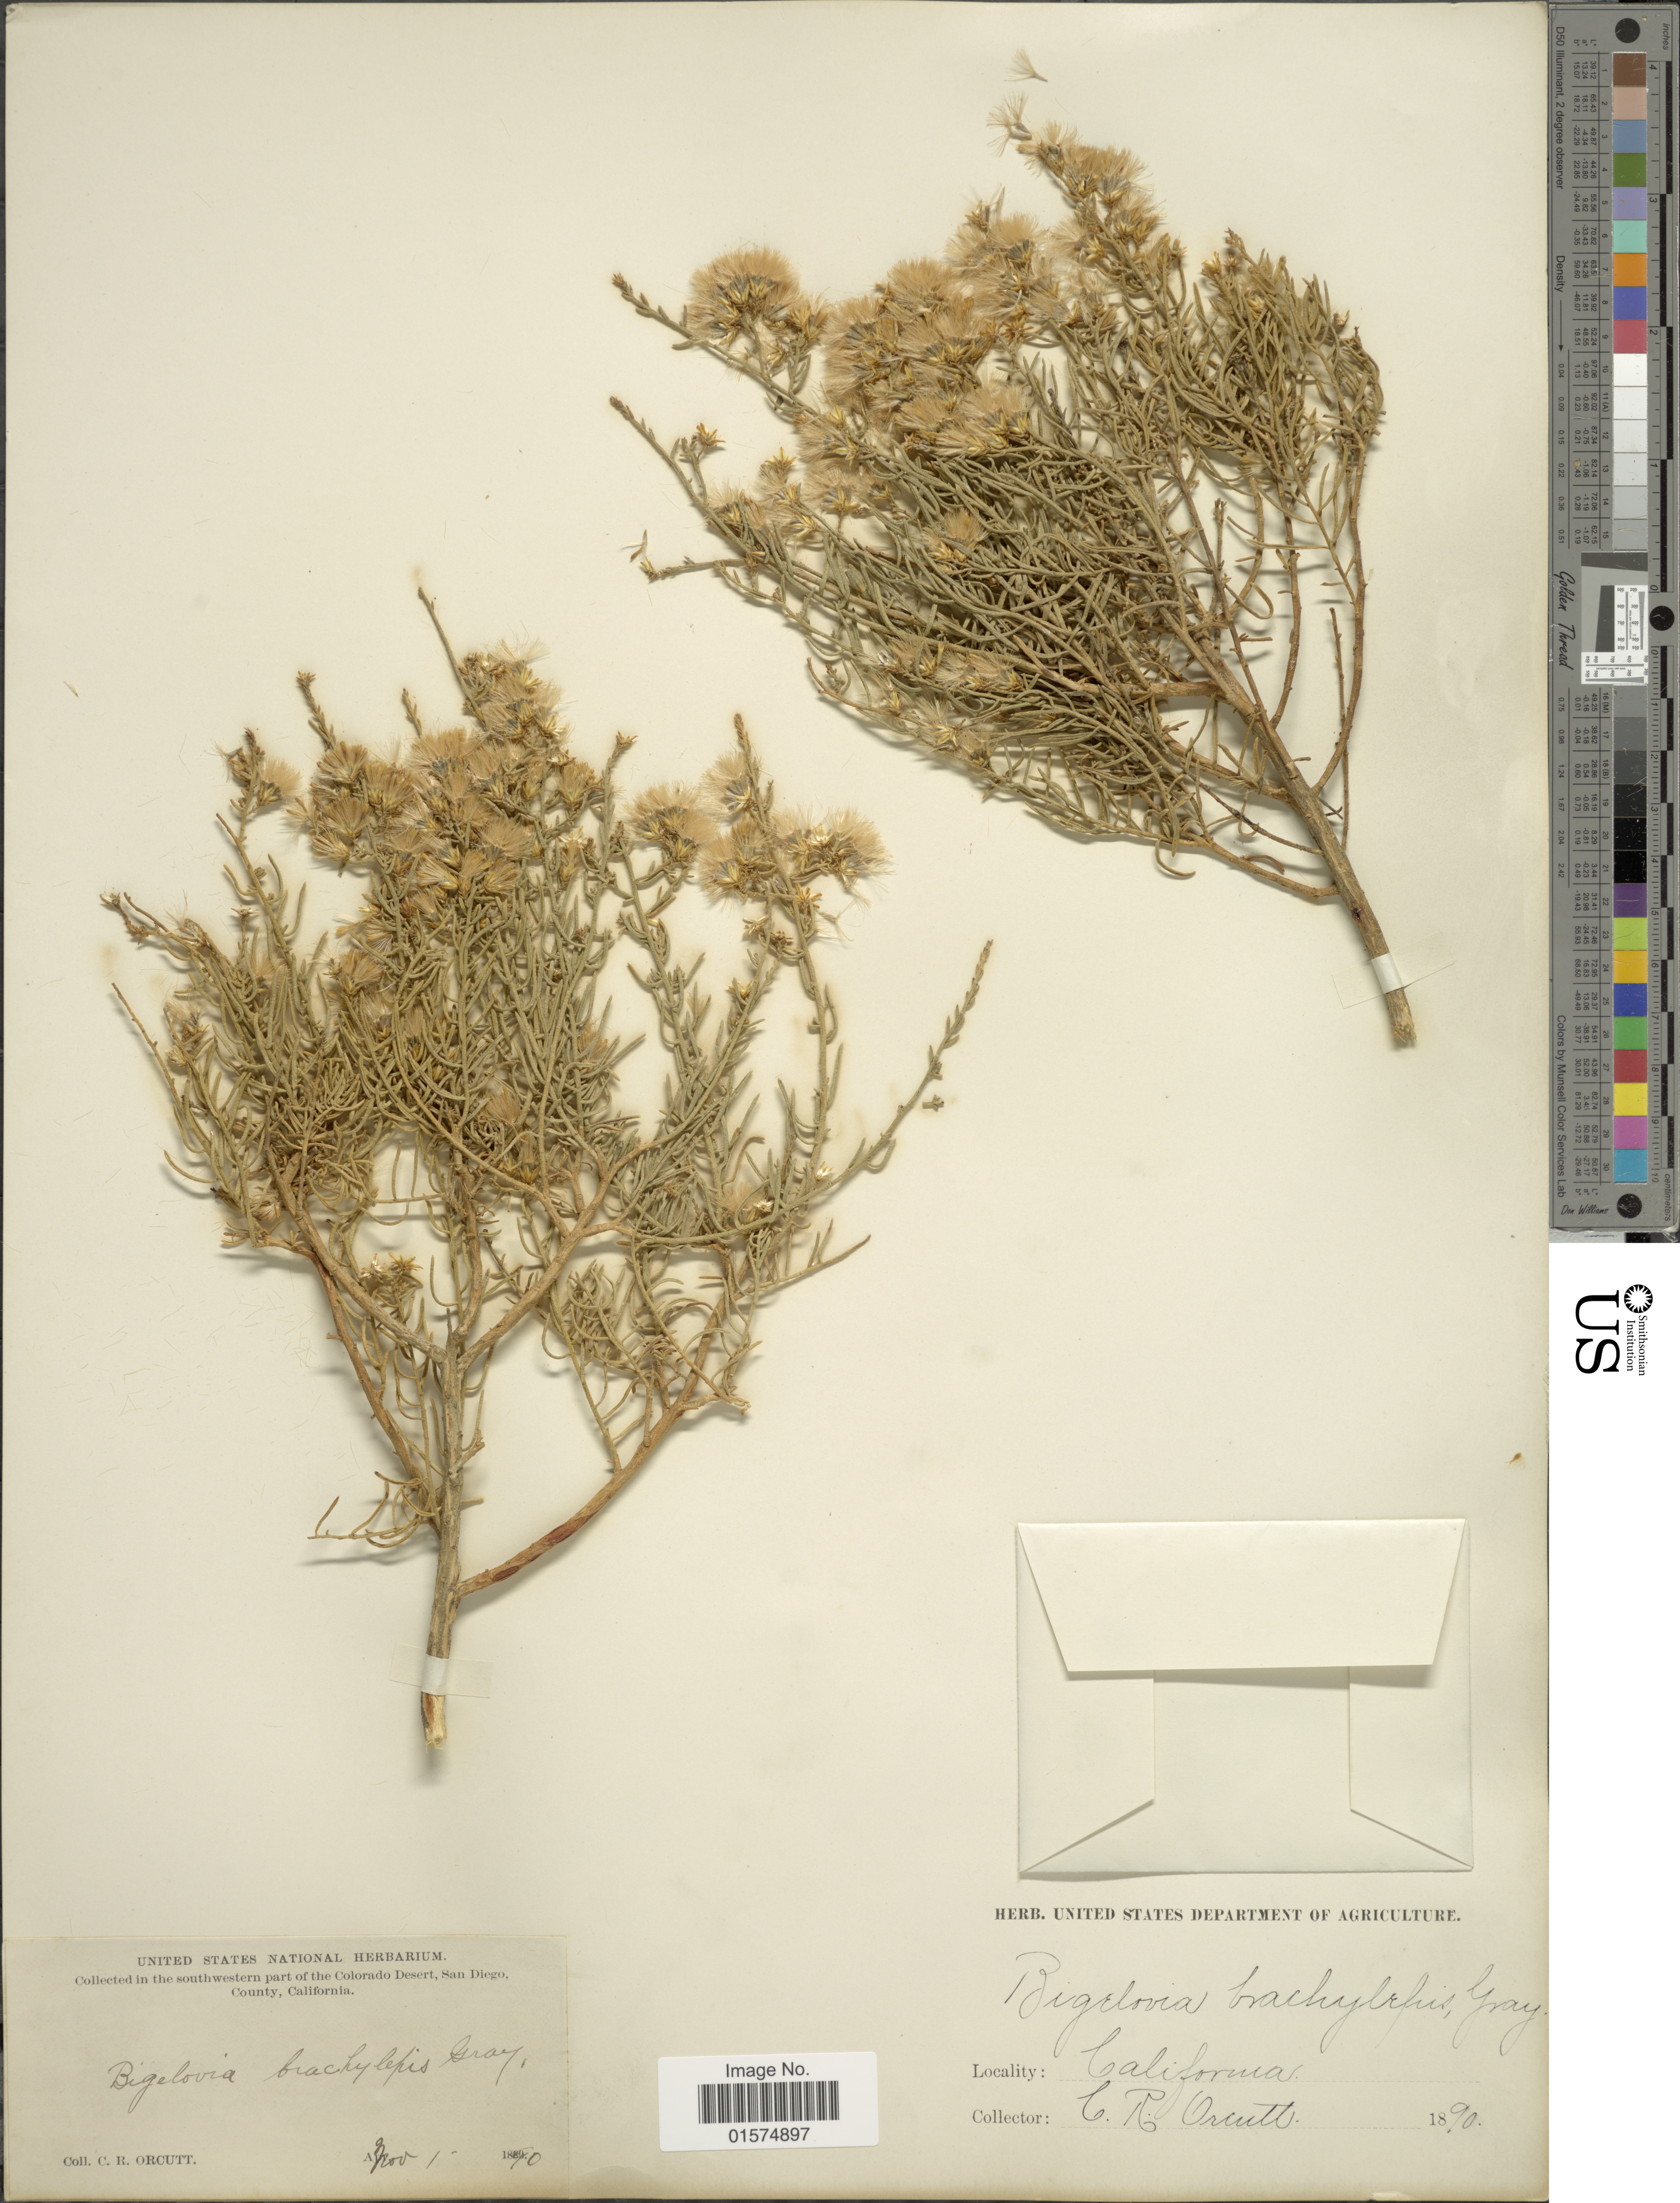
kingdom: Plantae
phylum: Tracheophyta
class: Magnoliopsida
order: Asterales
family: Asteraceae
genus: Ericameria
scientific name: Ericameria brachylepis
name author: (A. Gray) H.M. Hall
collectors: C. R. Orcutt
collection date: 1890-11-01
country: United States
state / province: California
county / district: San Diego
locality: Southwestern part of the Colorado Desert, San Diego County